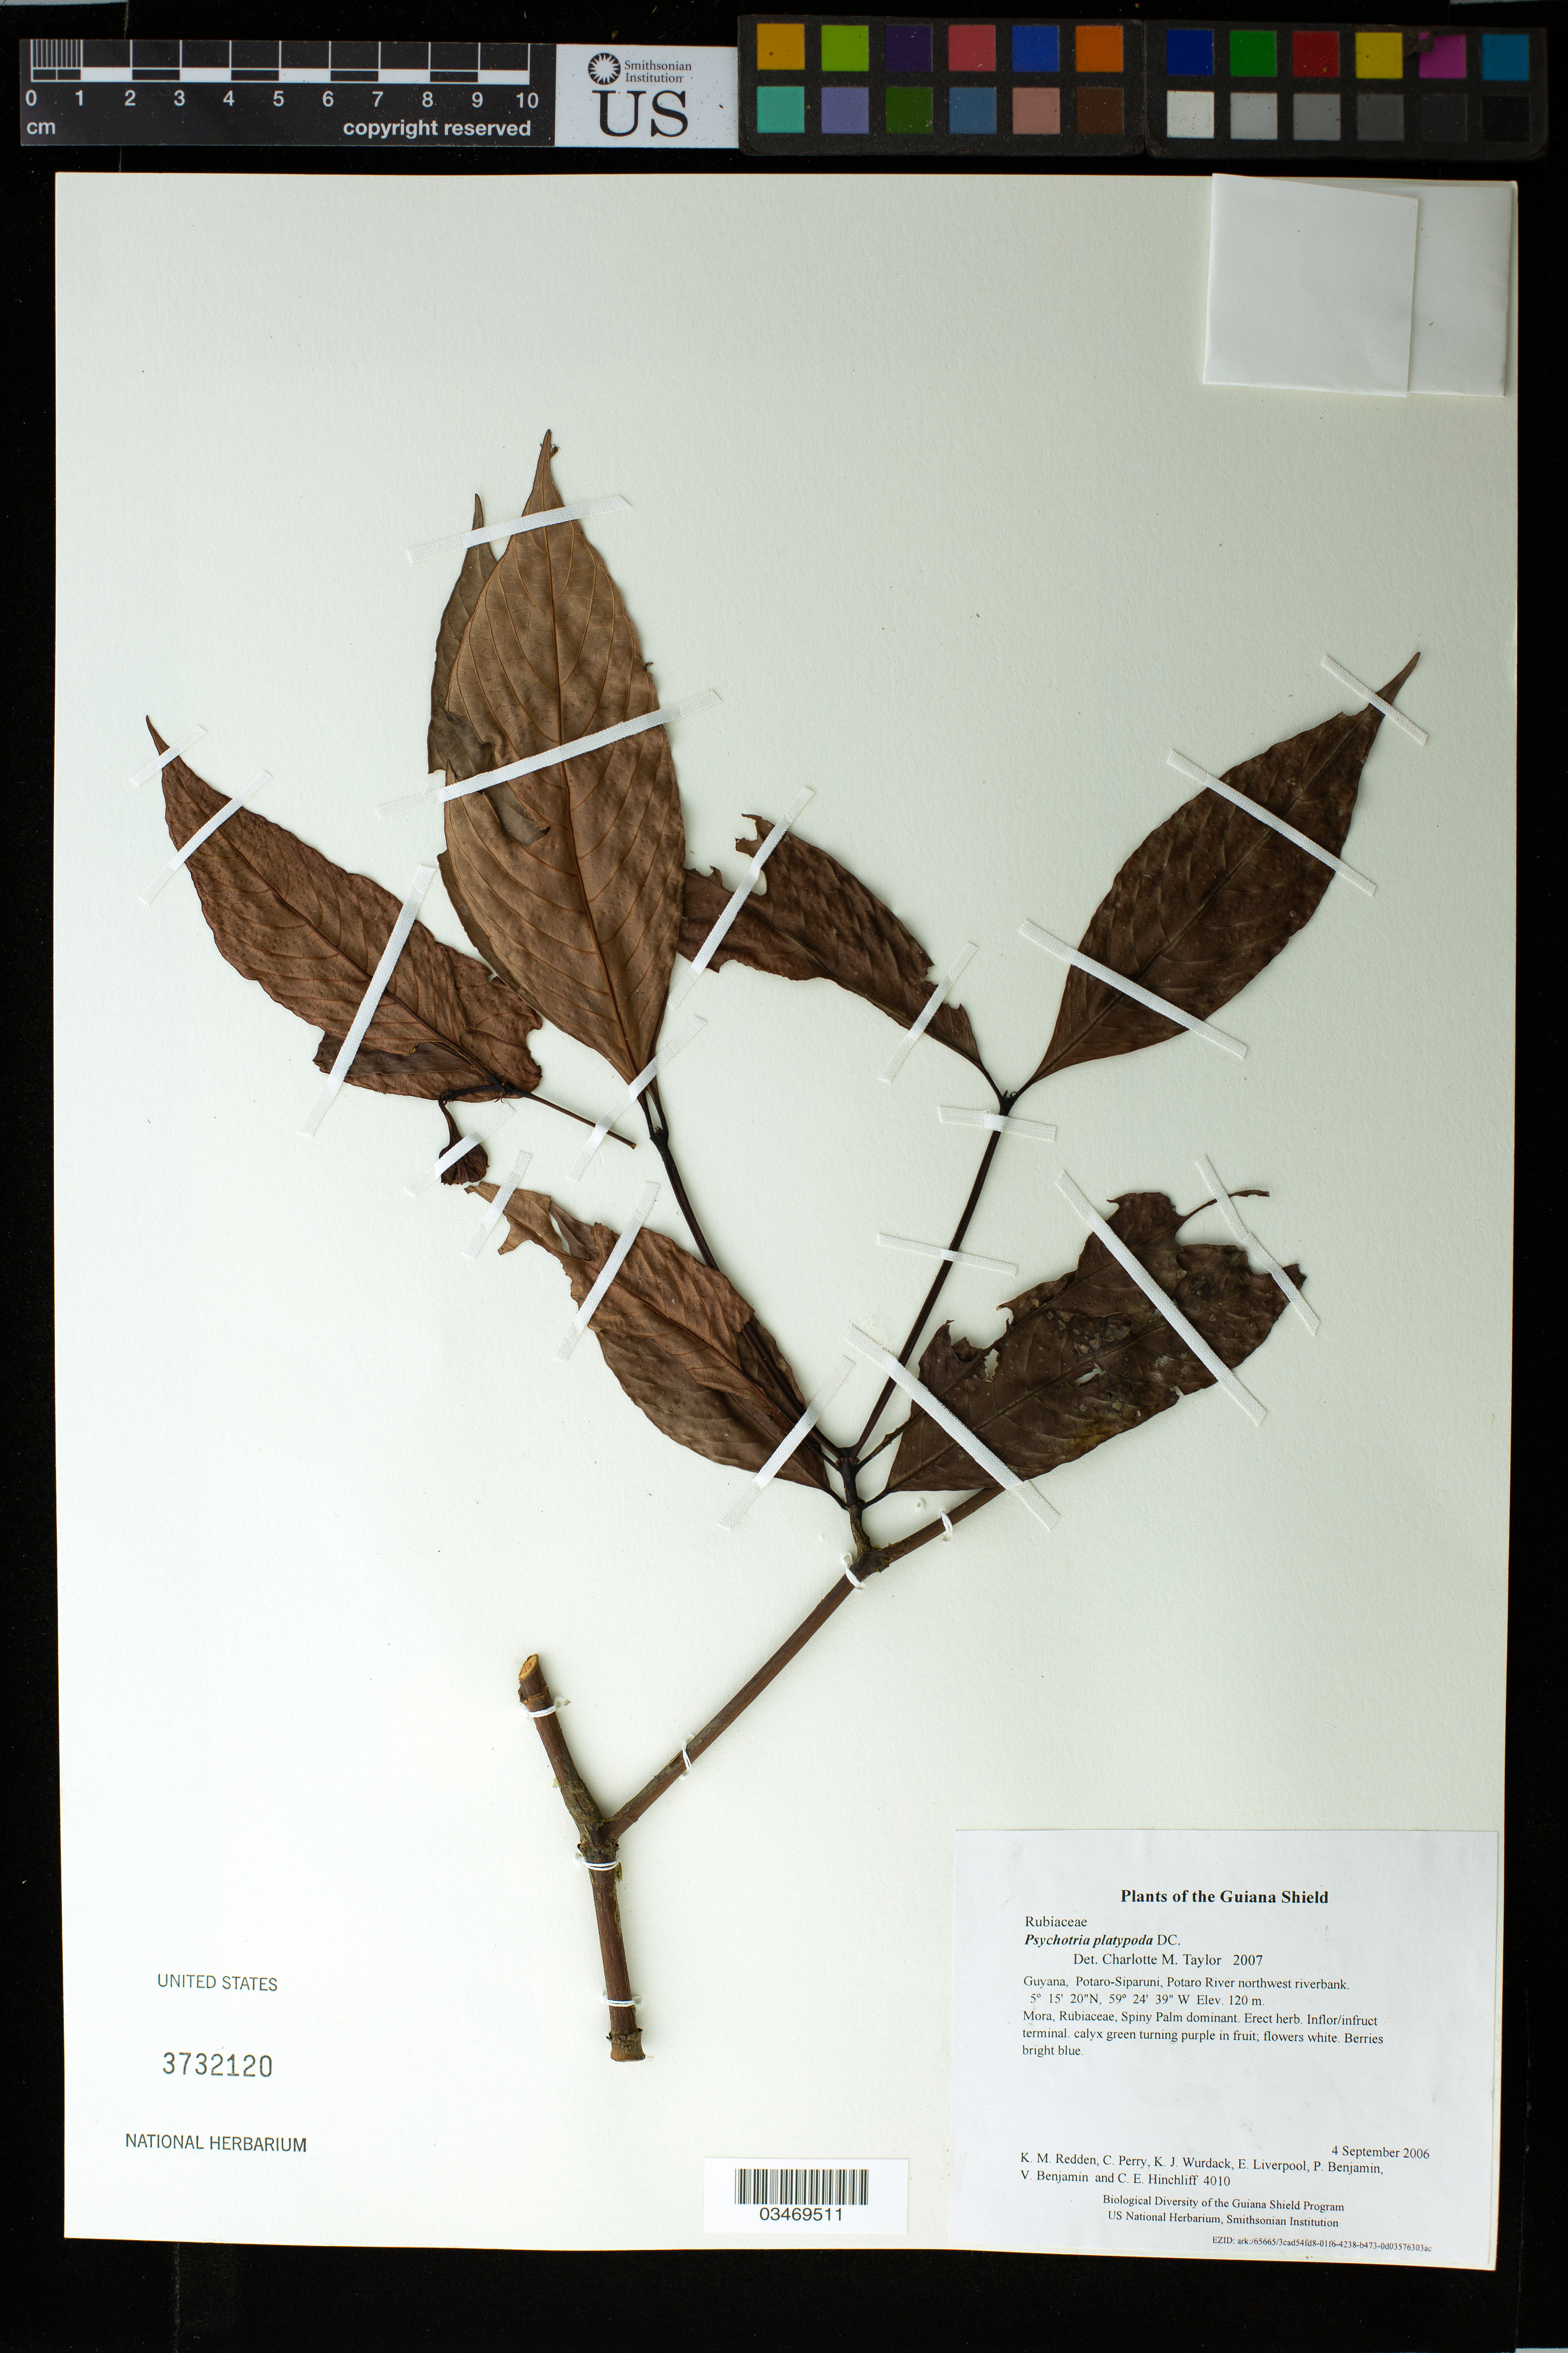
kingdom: Plantae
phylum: Tracheophyta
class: Magnoliopsida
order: Gentianales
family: Rubiaceae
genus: Palicourea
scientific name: Palicourea dichotoma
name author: (Rudge) Delprete & J.H. Kirkbr.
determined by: Kirkbride, J. H., Jr.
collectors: K. M. Redden, C. Perry, K. Wurdack, E. Liverpool, P. Benjamin, V. Benjamin & C. E. Hinchliff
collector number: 4010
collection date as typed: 4 September 2006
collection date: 2006-09-04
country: Guyana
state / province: Potaro-Siparuni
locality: Potaro River northwest riverbank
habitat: Mora, Rubiaceae, Spiny Palm dominant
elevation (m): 120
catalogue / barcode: US 3732120